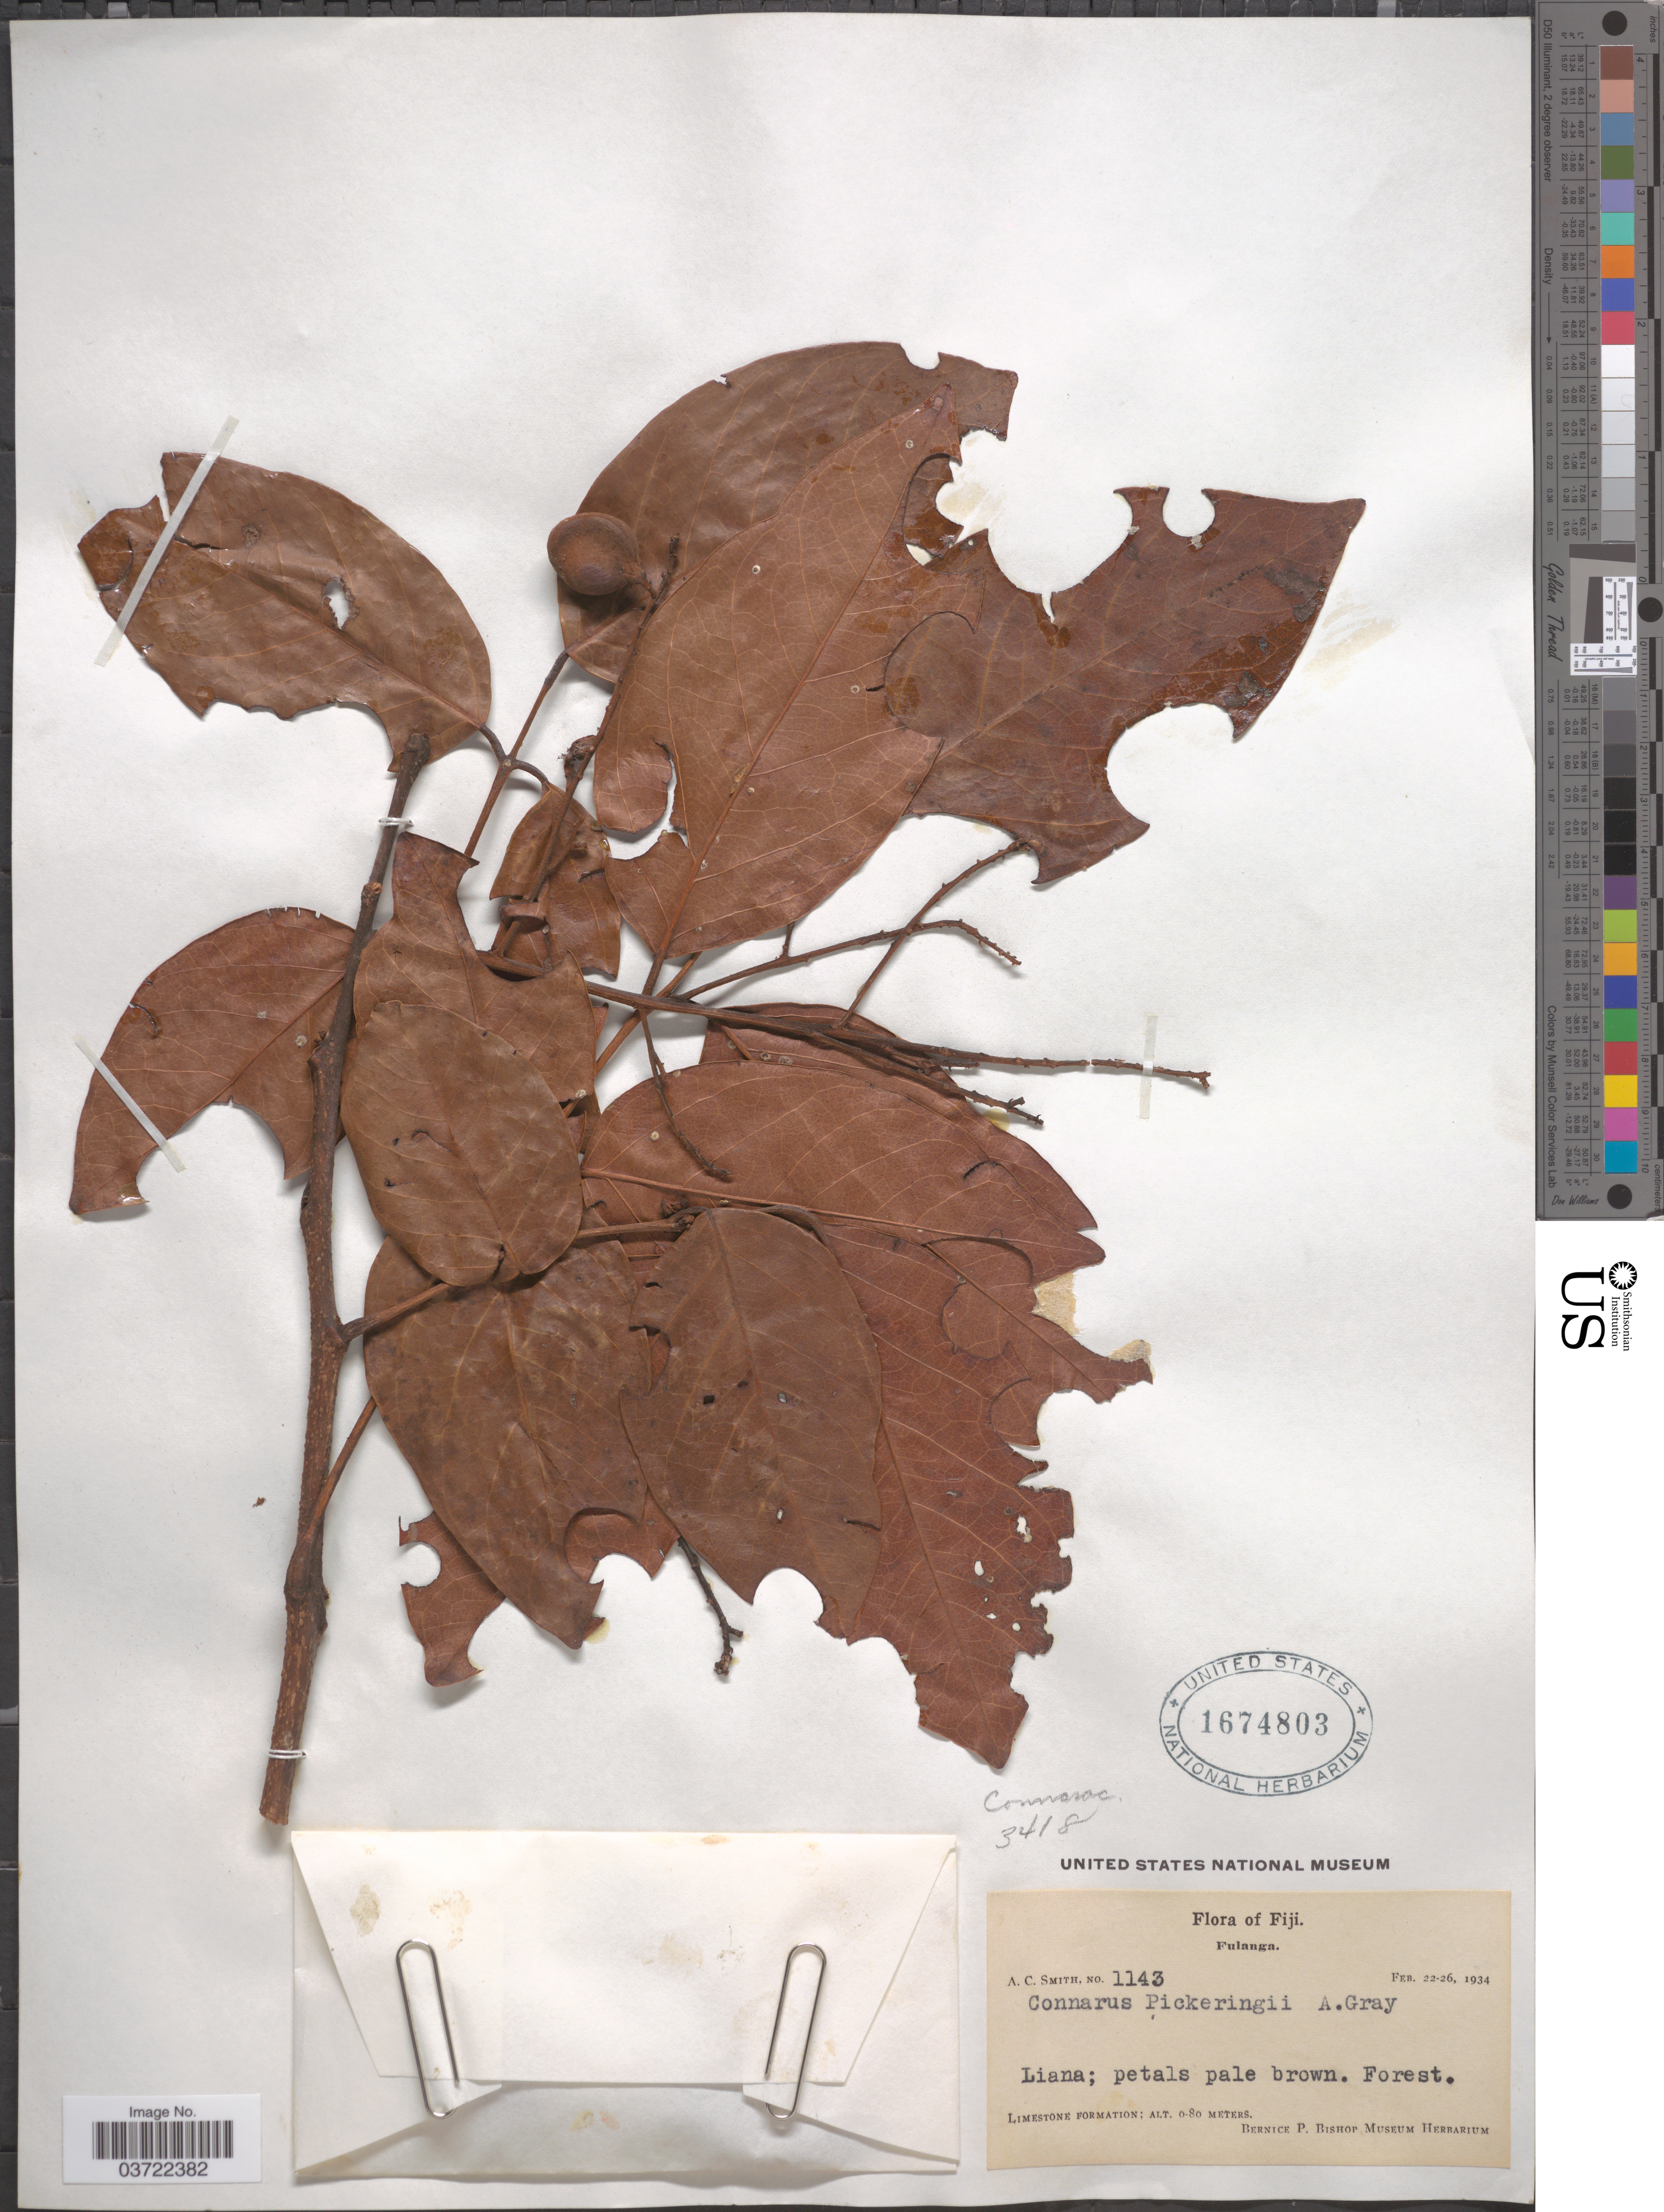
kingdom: Plantae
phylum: Tracheophyta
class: Magnoliopsida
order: Oxalidales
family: Connaraceae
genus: Connarus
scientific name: Connarus pickeringii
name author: A. Gray in Wilkes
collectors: A. C. Smith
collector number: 1143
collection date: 1934-02-22/1934-02-26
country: Fiji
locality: Fulanga. Limestone formation.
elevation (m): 0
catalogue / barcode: US 1674803